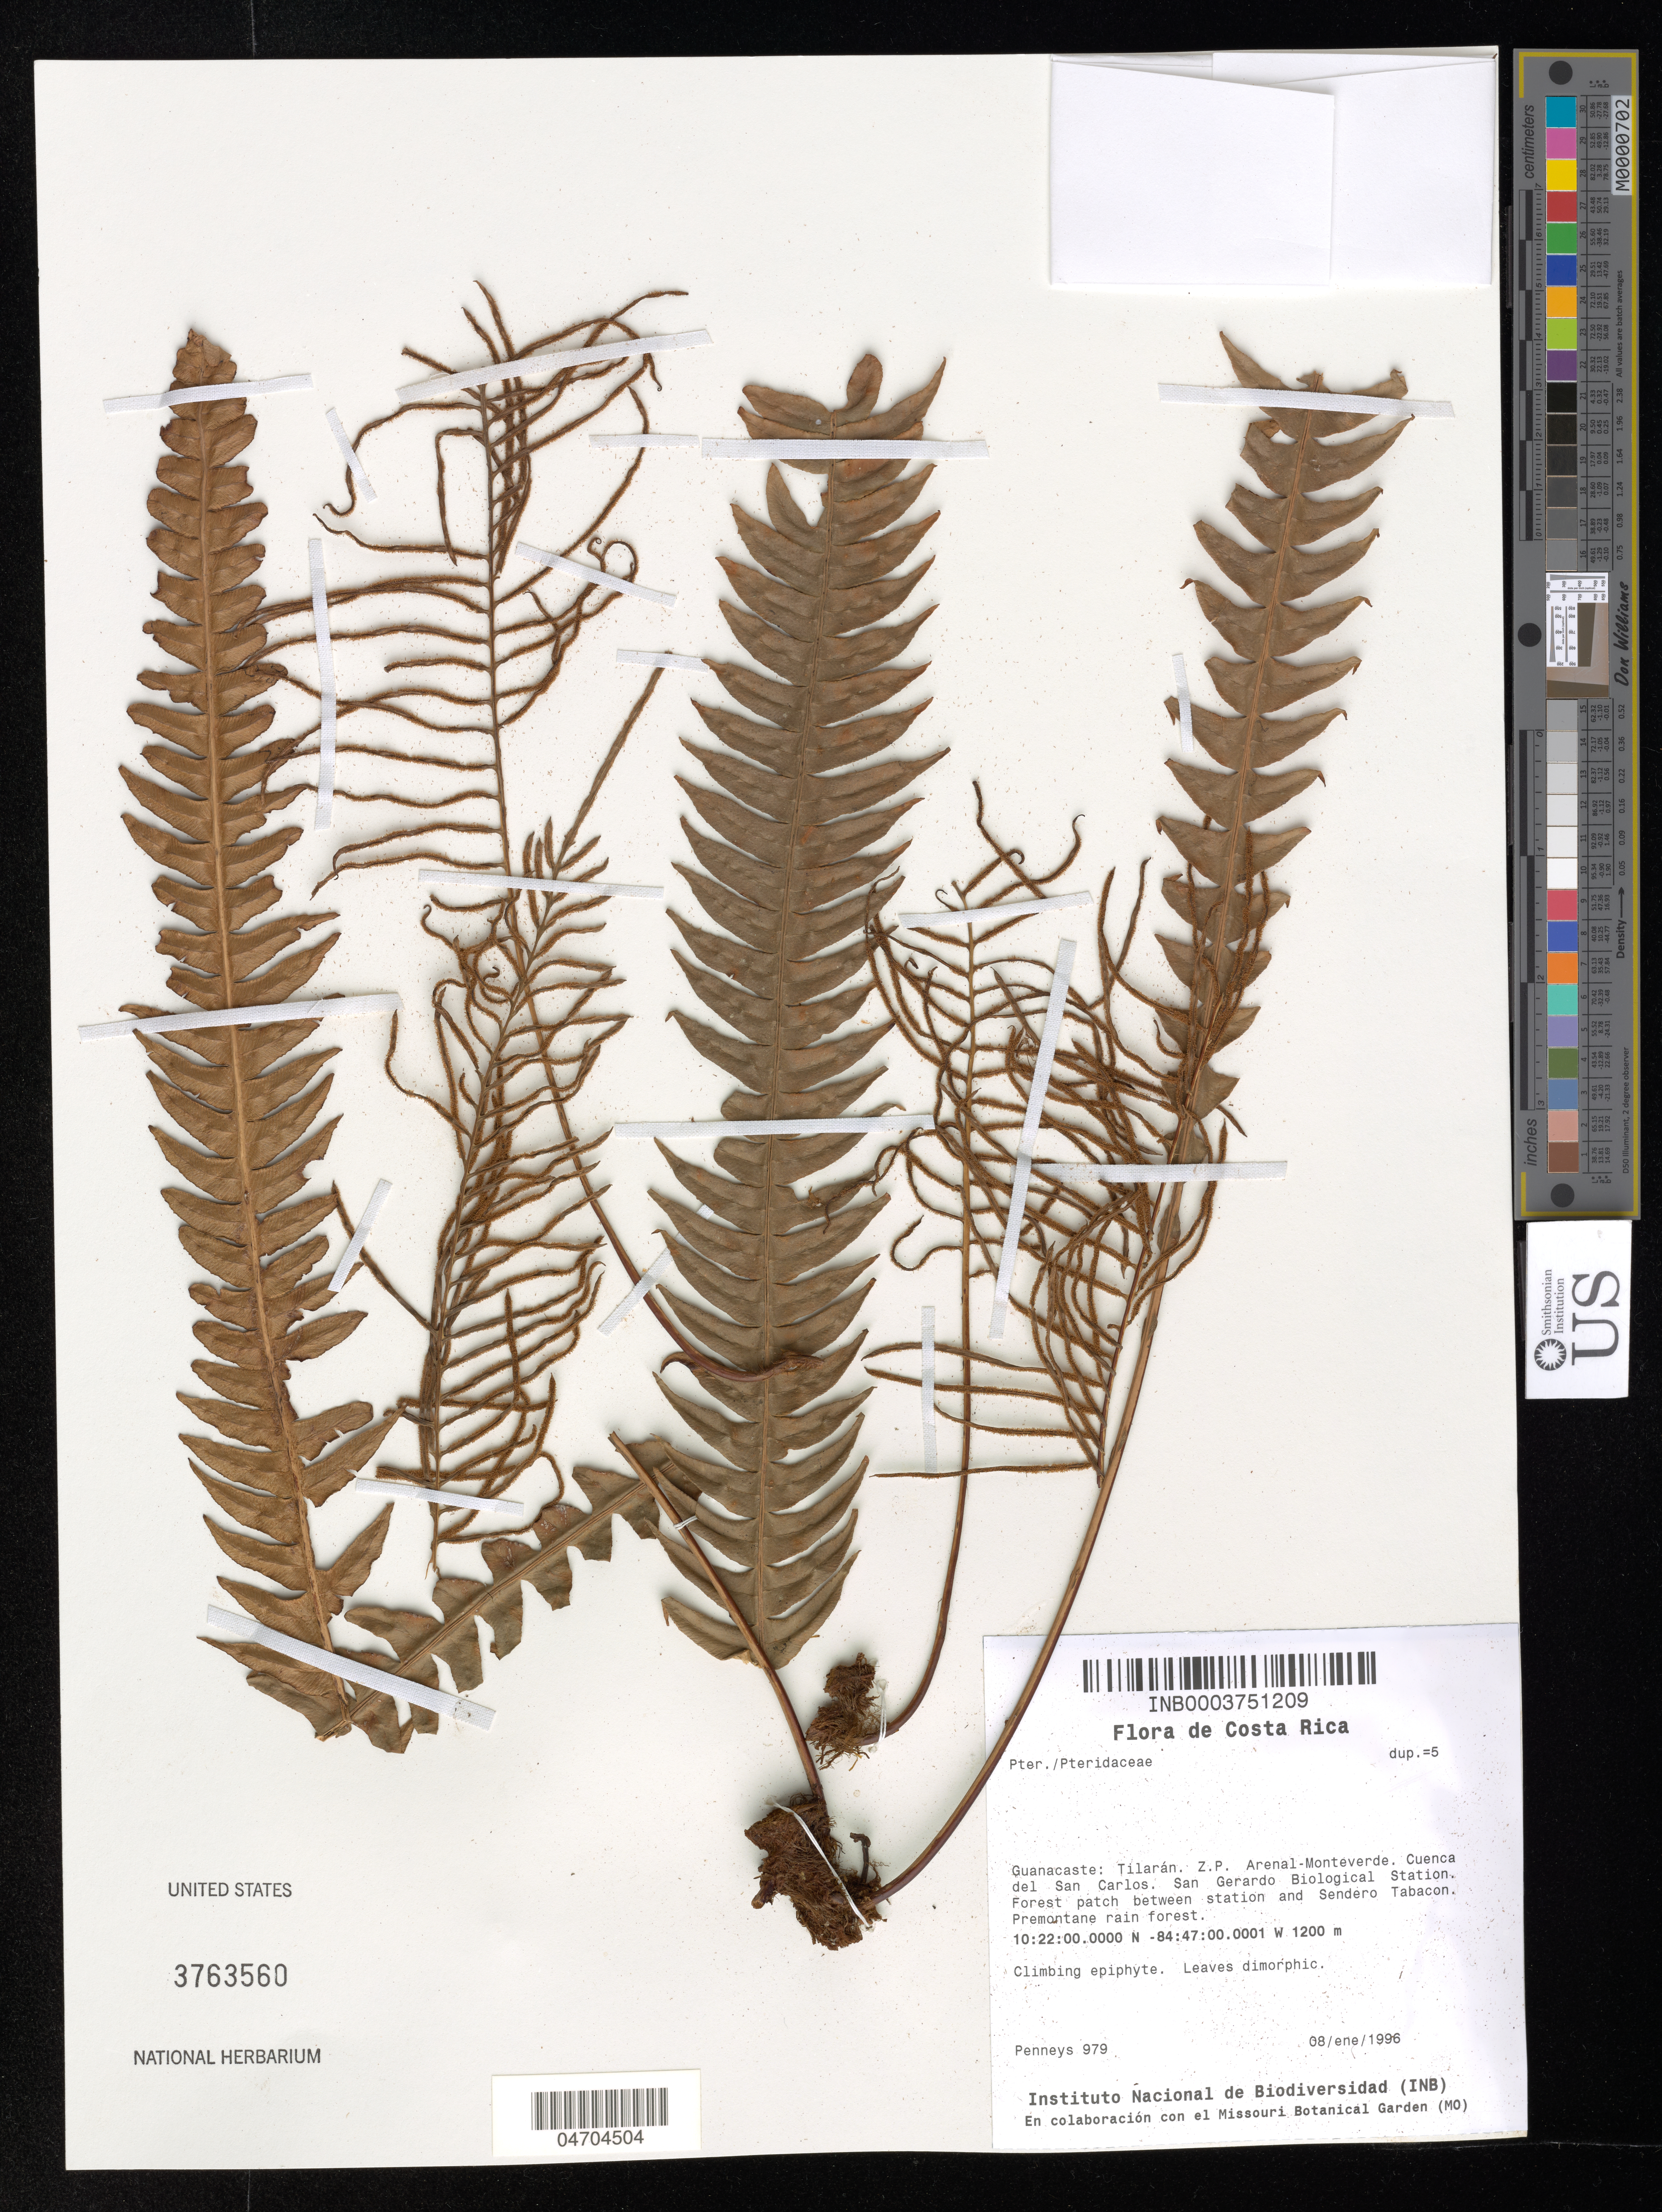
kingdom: Plantae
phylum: Tracheophyta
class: Polypodiopsida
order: Polypodiales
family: Pteridaceae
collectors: D. S. Penneys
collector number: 979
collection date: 1996-01-08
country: Costa Rica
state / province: Guanacaste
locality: Tilarán. Z. P. Arenal-Monteverde. Cuenca del San Carlos. San Gerardo Biological Station Forest patch between station and Sendero Tabacon.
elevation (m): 1200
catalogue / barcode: US 3763560